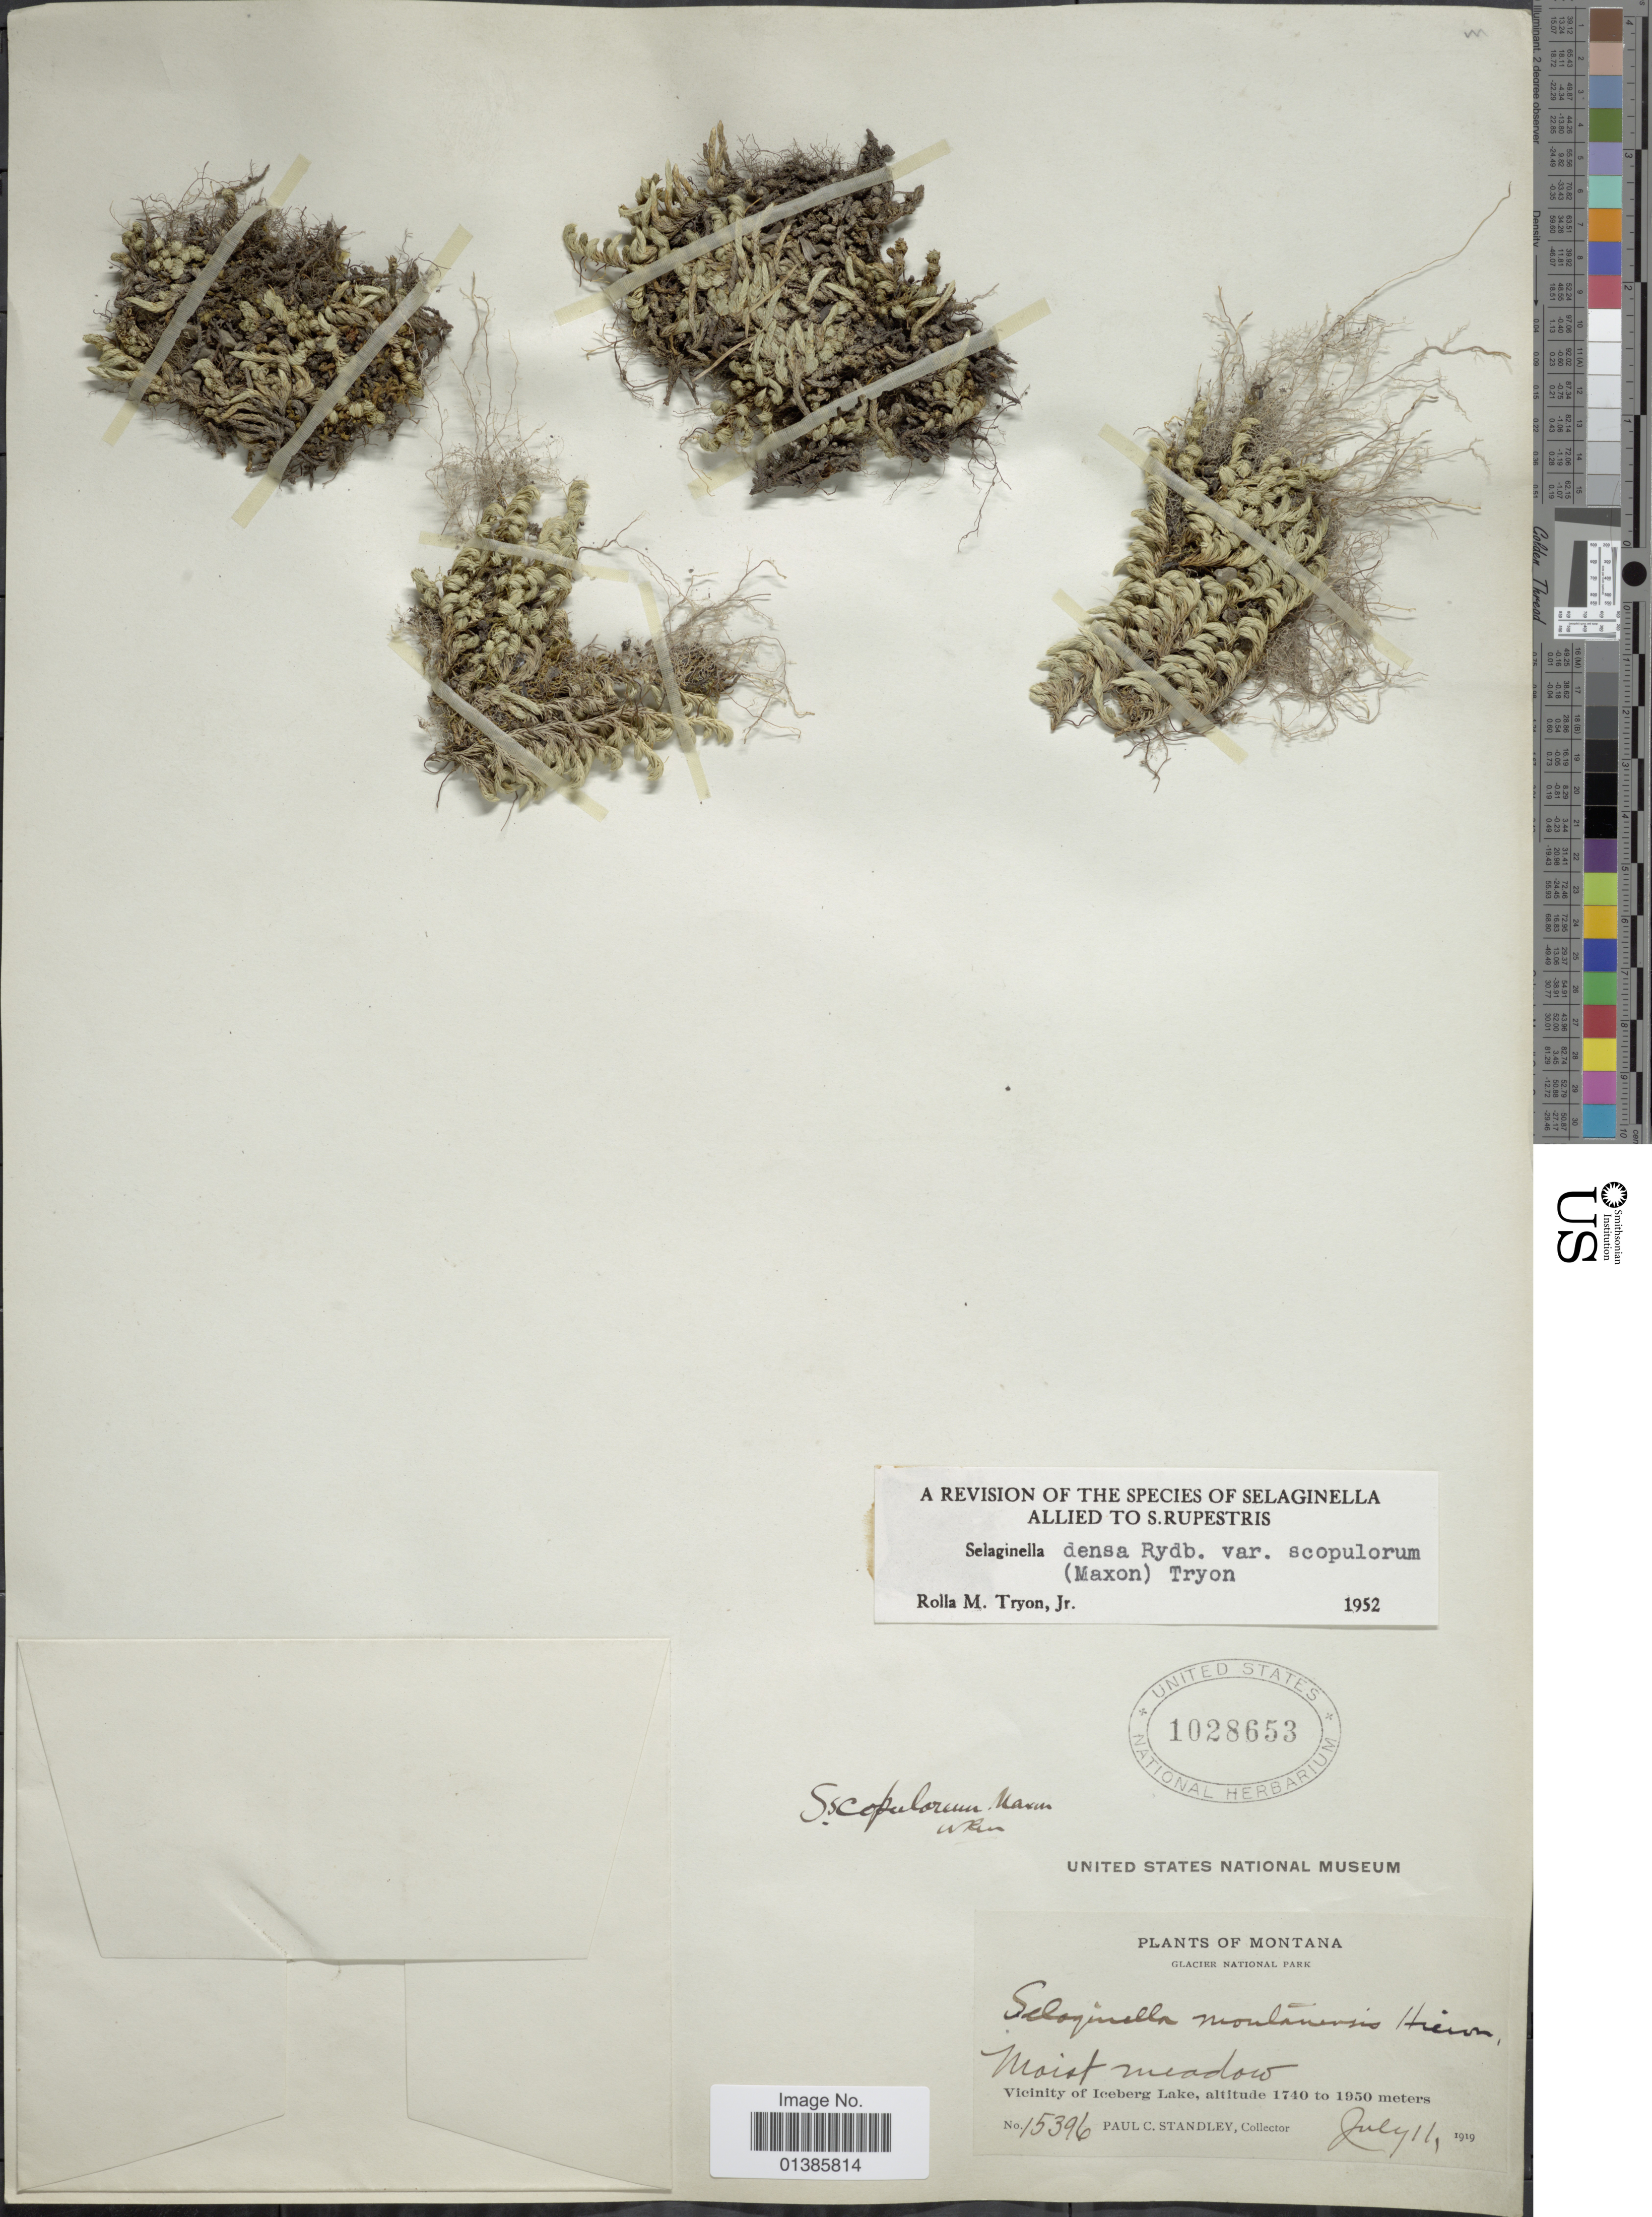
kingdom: Plantae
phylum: Tracheophyta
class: Lycopodiopsida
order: Selaginellales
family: Selaginellaceae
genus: Selaginella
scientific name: Selaginella densa var. scopulorum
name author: (Maxon) R.M. Tryon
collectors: P. C. Standley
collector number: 15396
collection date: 1919-07-11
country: United States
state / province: Montana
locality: Glacier National Park. Vicinity of Iceberg Lake.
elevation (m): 1740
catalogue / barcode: US 1028653